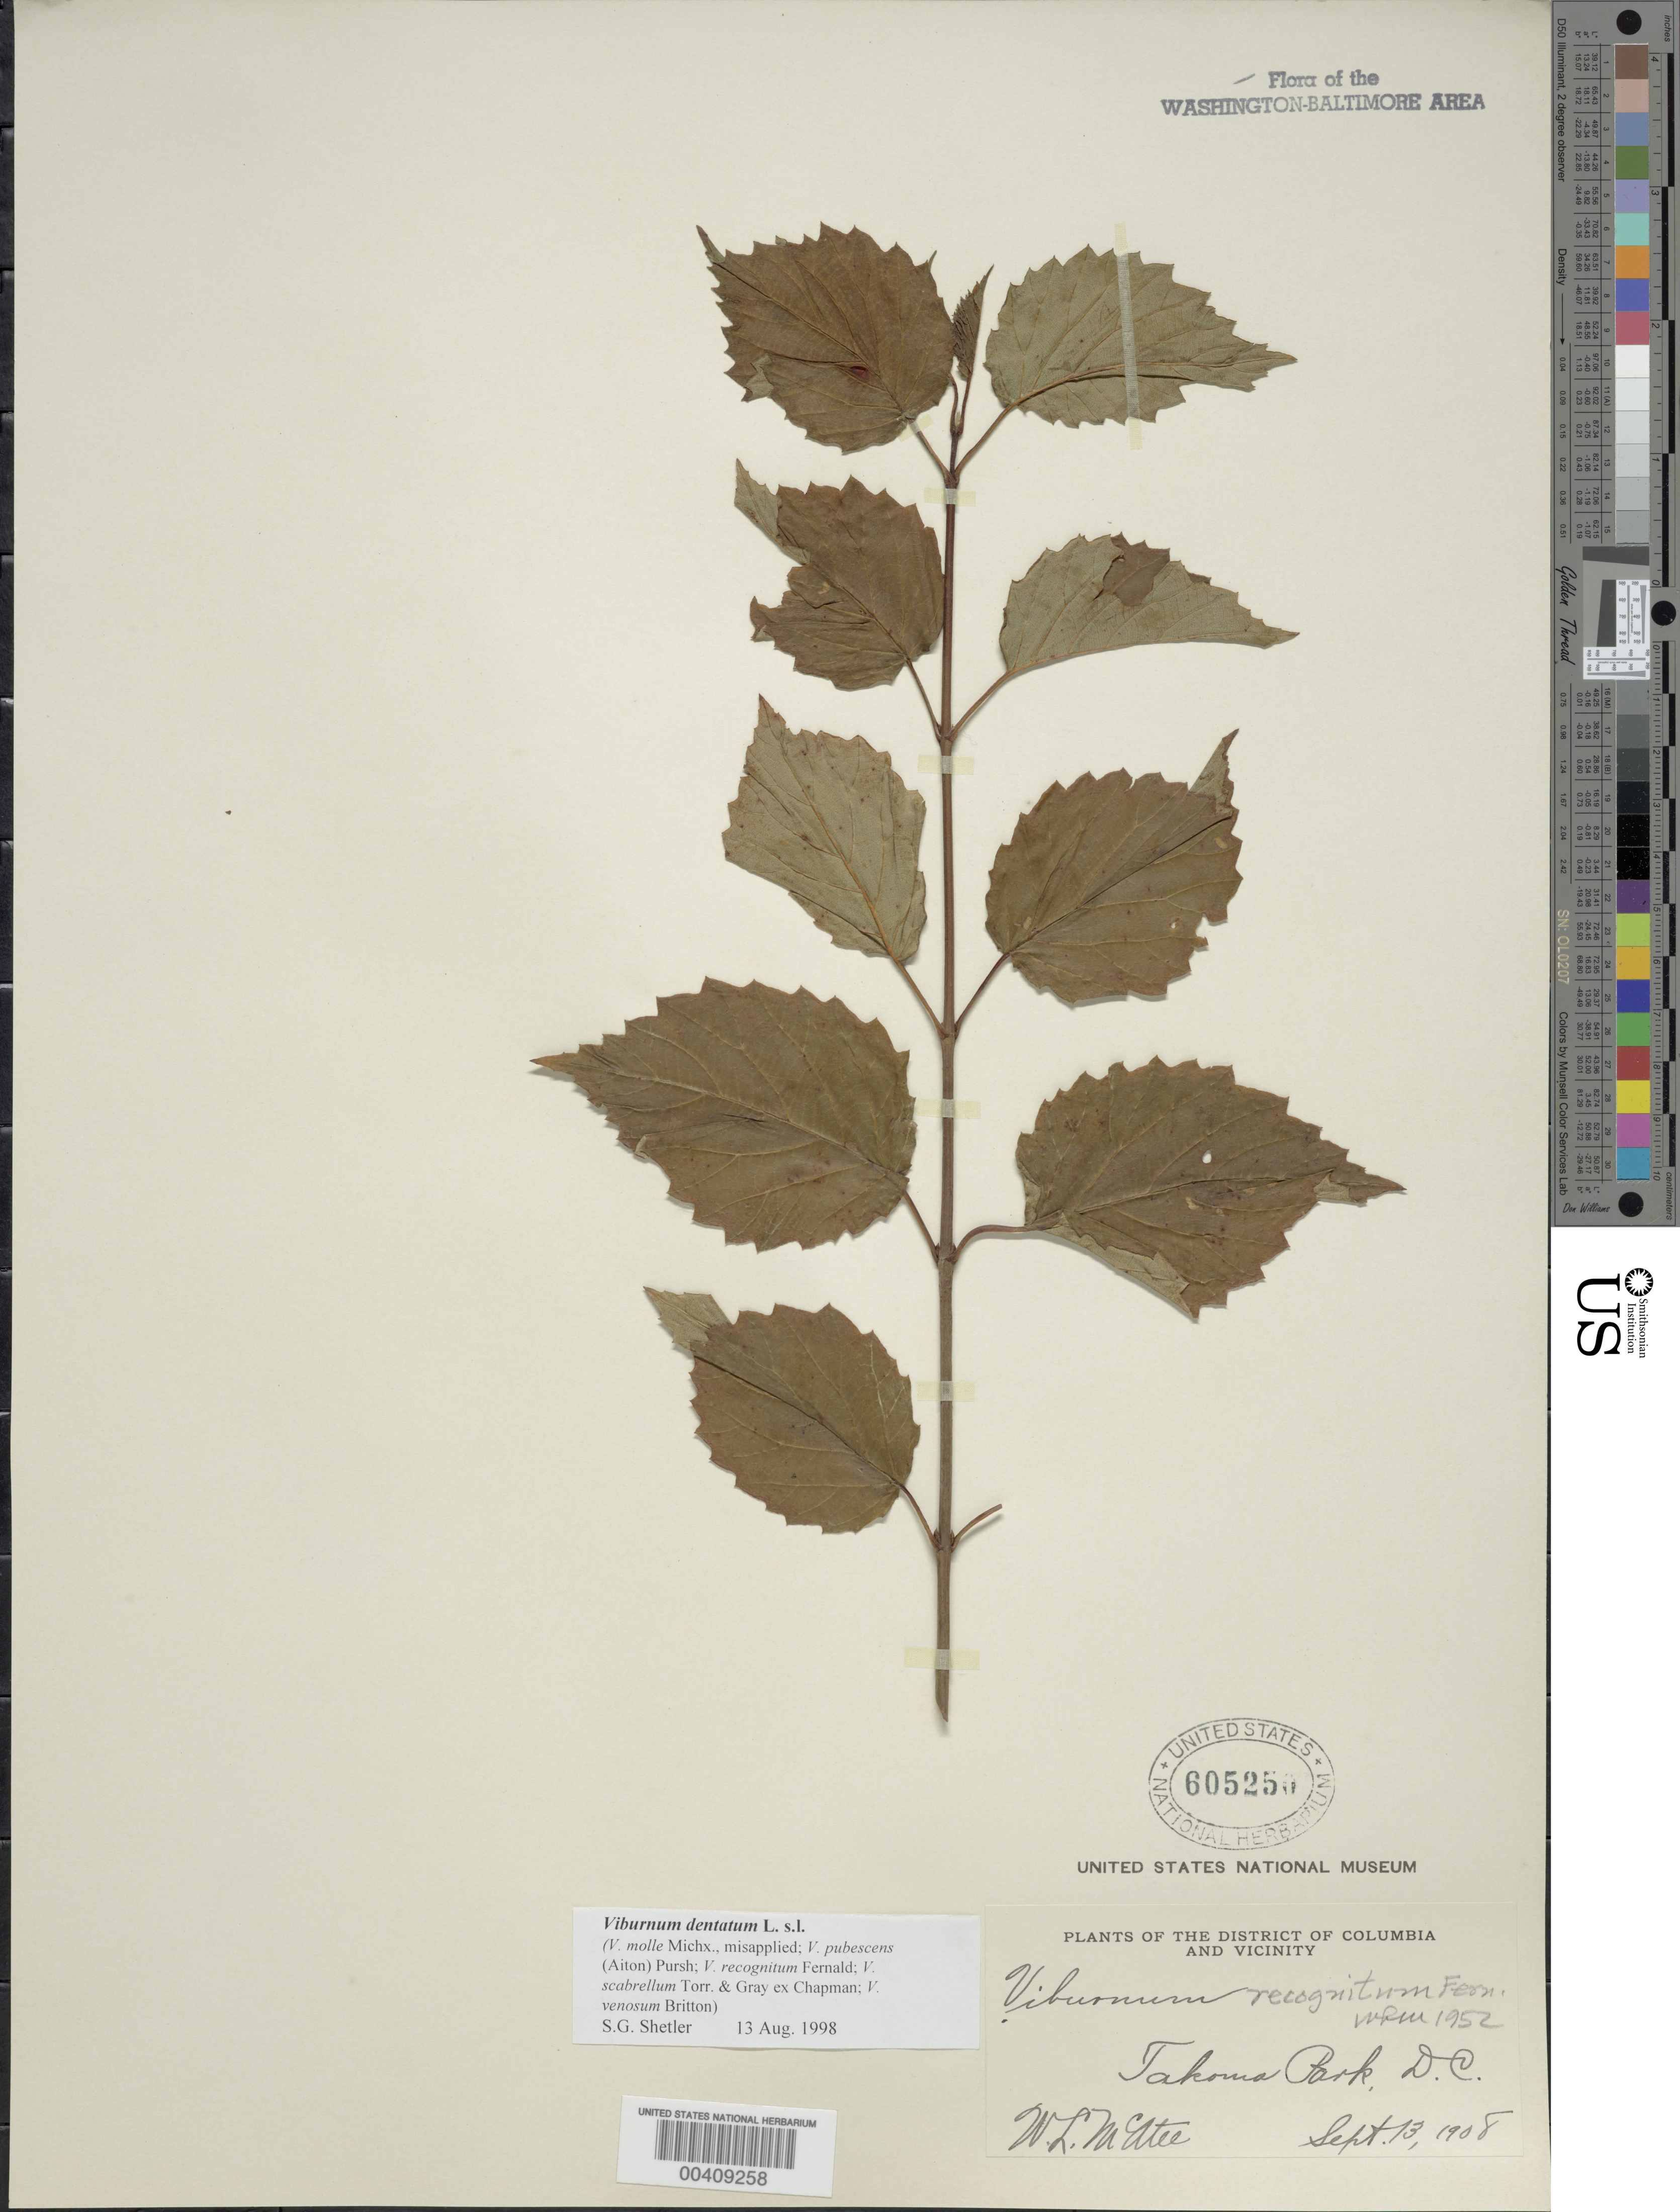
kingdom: Plantae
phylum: Tracheophyta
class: Magnoliopsida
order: Dipsacales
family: Viburnaceae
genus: Viburnum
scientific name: Viburnum dentatum var. recognitum ined.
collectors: W. McAtee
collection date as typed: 13 Sep 1908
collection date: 1908-09-13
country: United States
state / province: District of Columbia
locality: Takoma Park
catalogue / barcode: US 605250